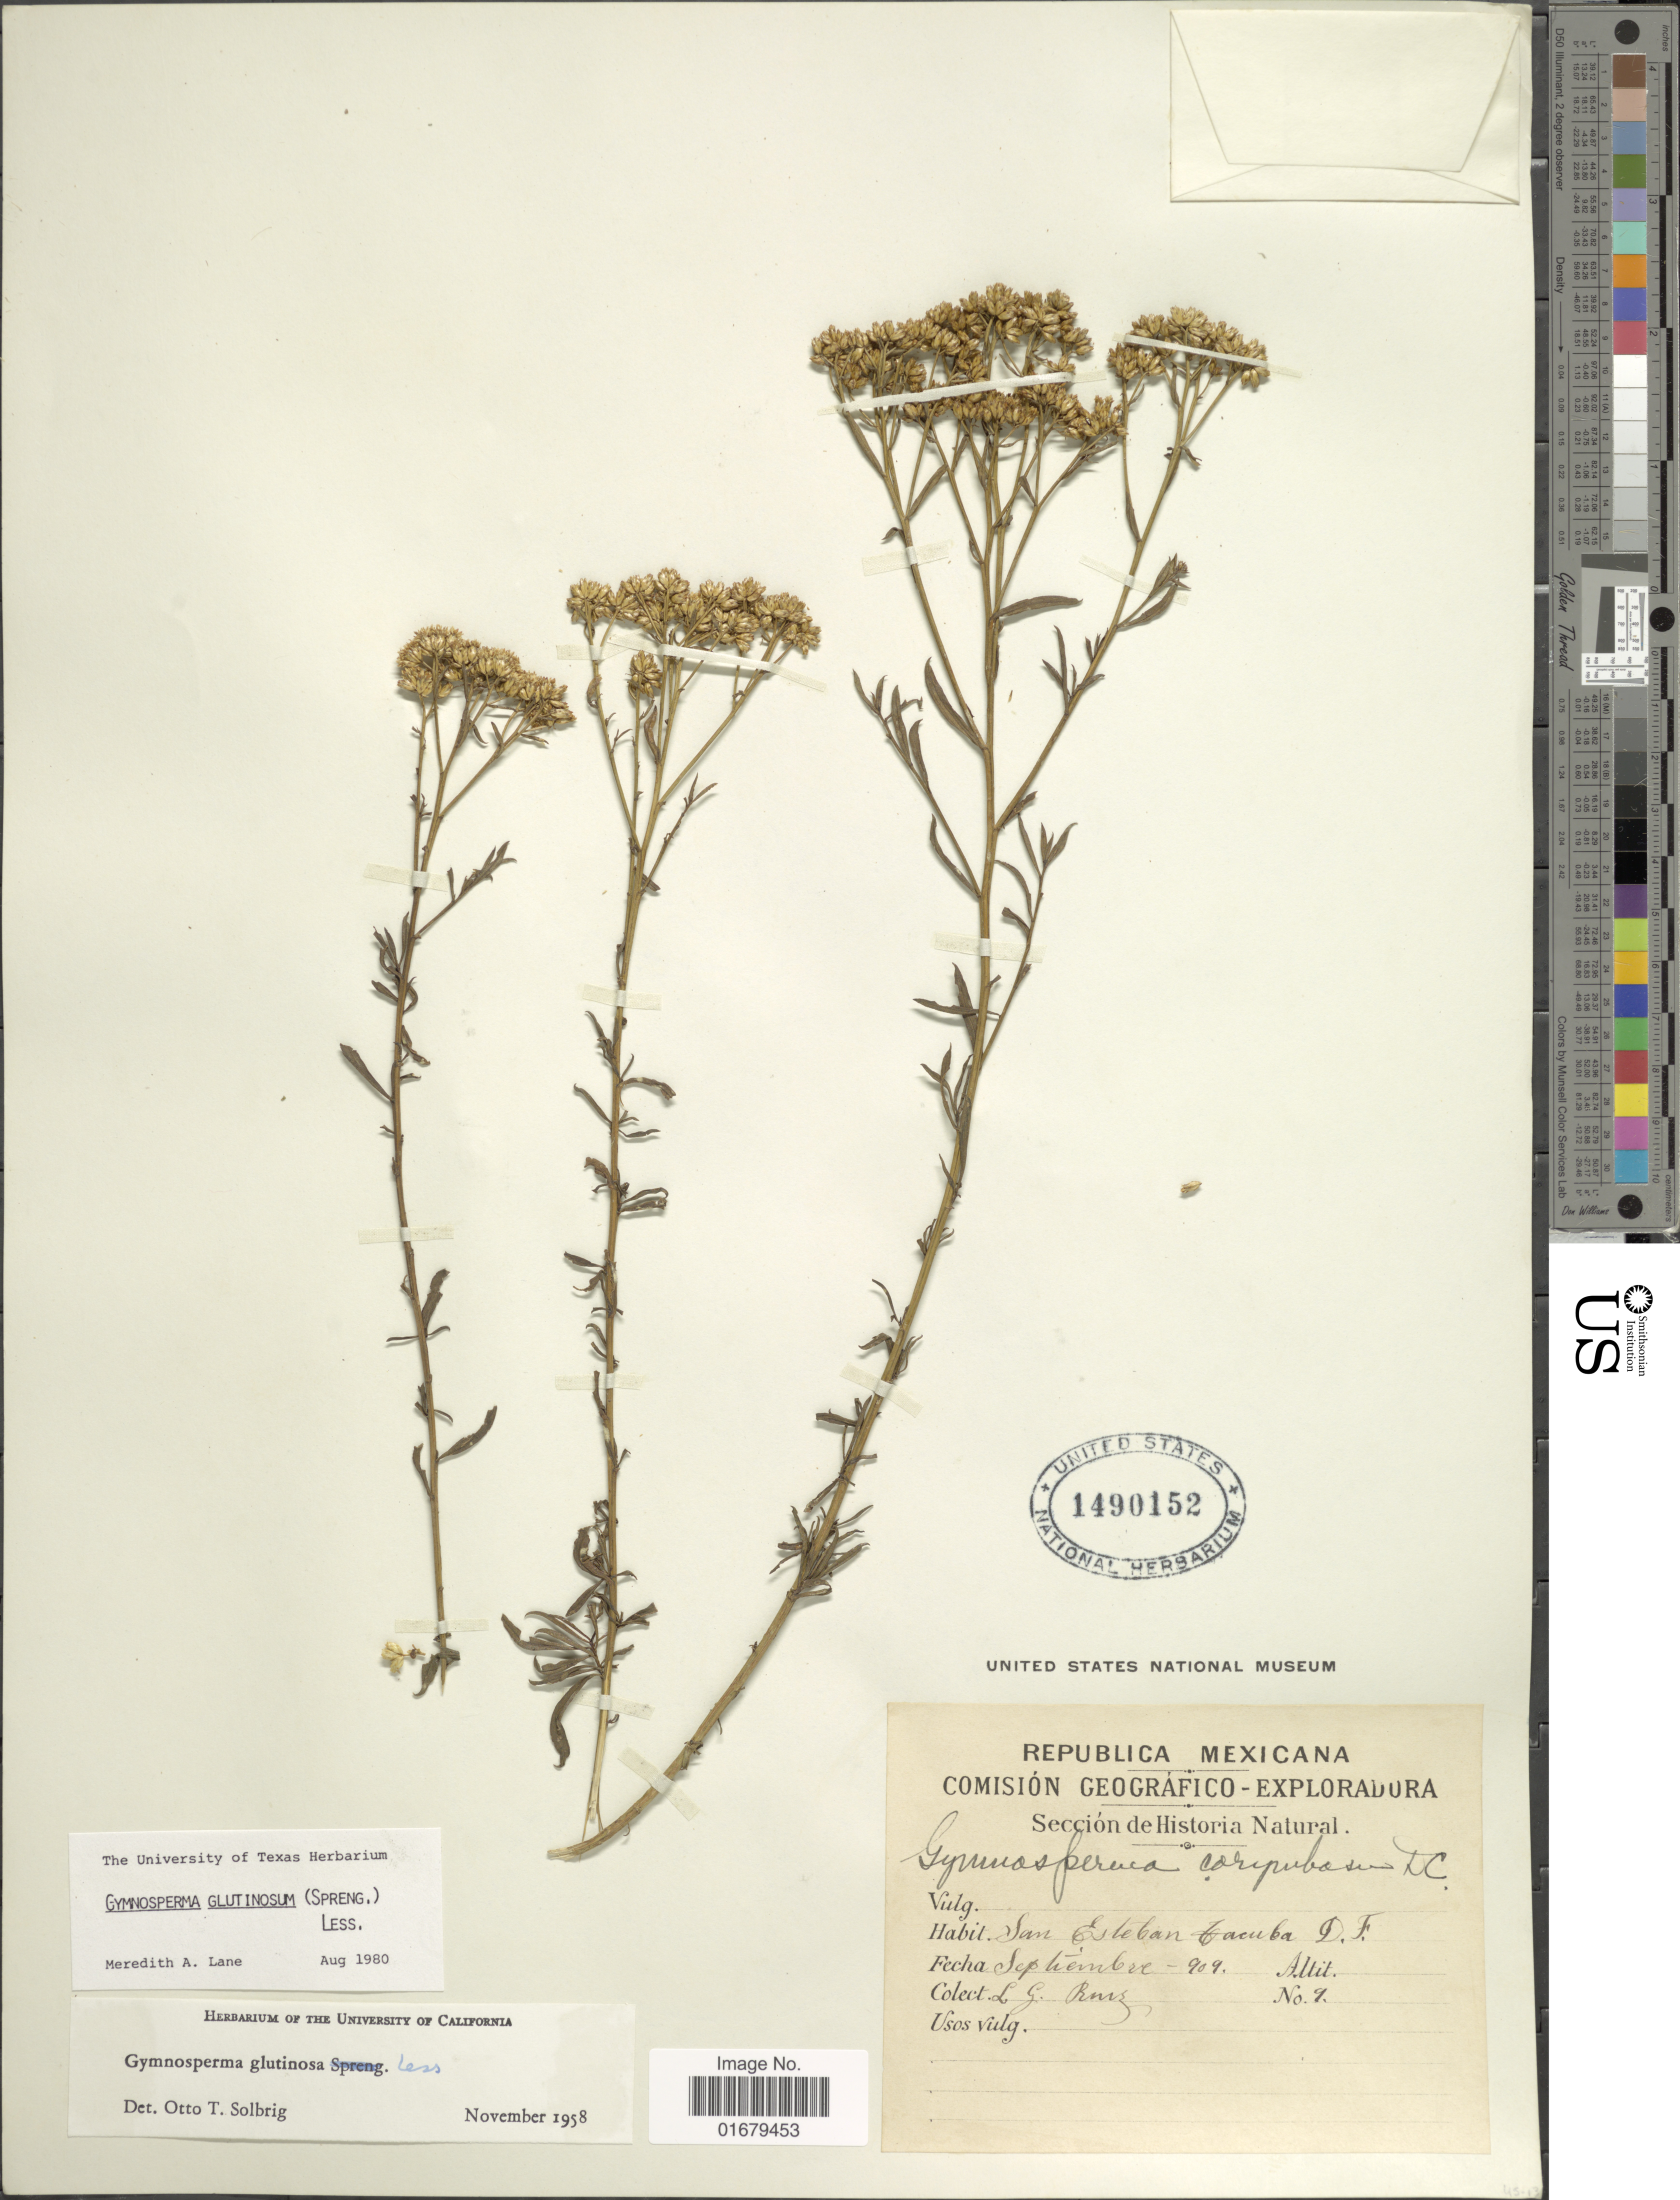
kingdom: Plantae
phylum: Tracheophyta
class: Magnoliopsida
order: Asterales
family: Asteraceae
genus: Gymnosperma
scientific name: Gymnosperma glutinosum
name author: (Spreng.) Less.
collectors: L. G. Ruiz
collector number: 9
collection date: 1909-09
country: Mexico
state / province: Distrito Federal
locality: San Esteban Tacuba, D. F.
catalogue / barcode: US 1490152